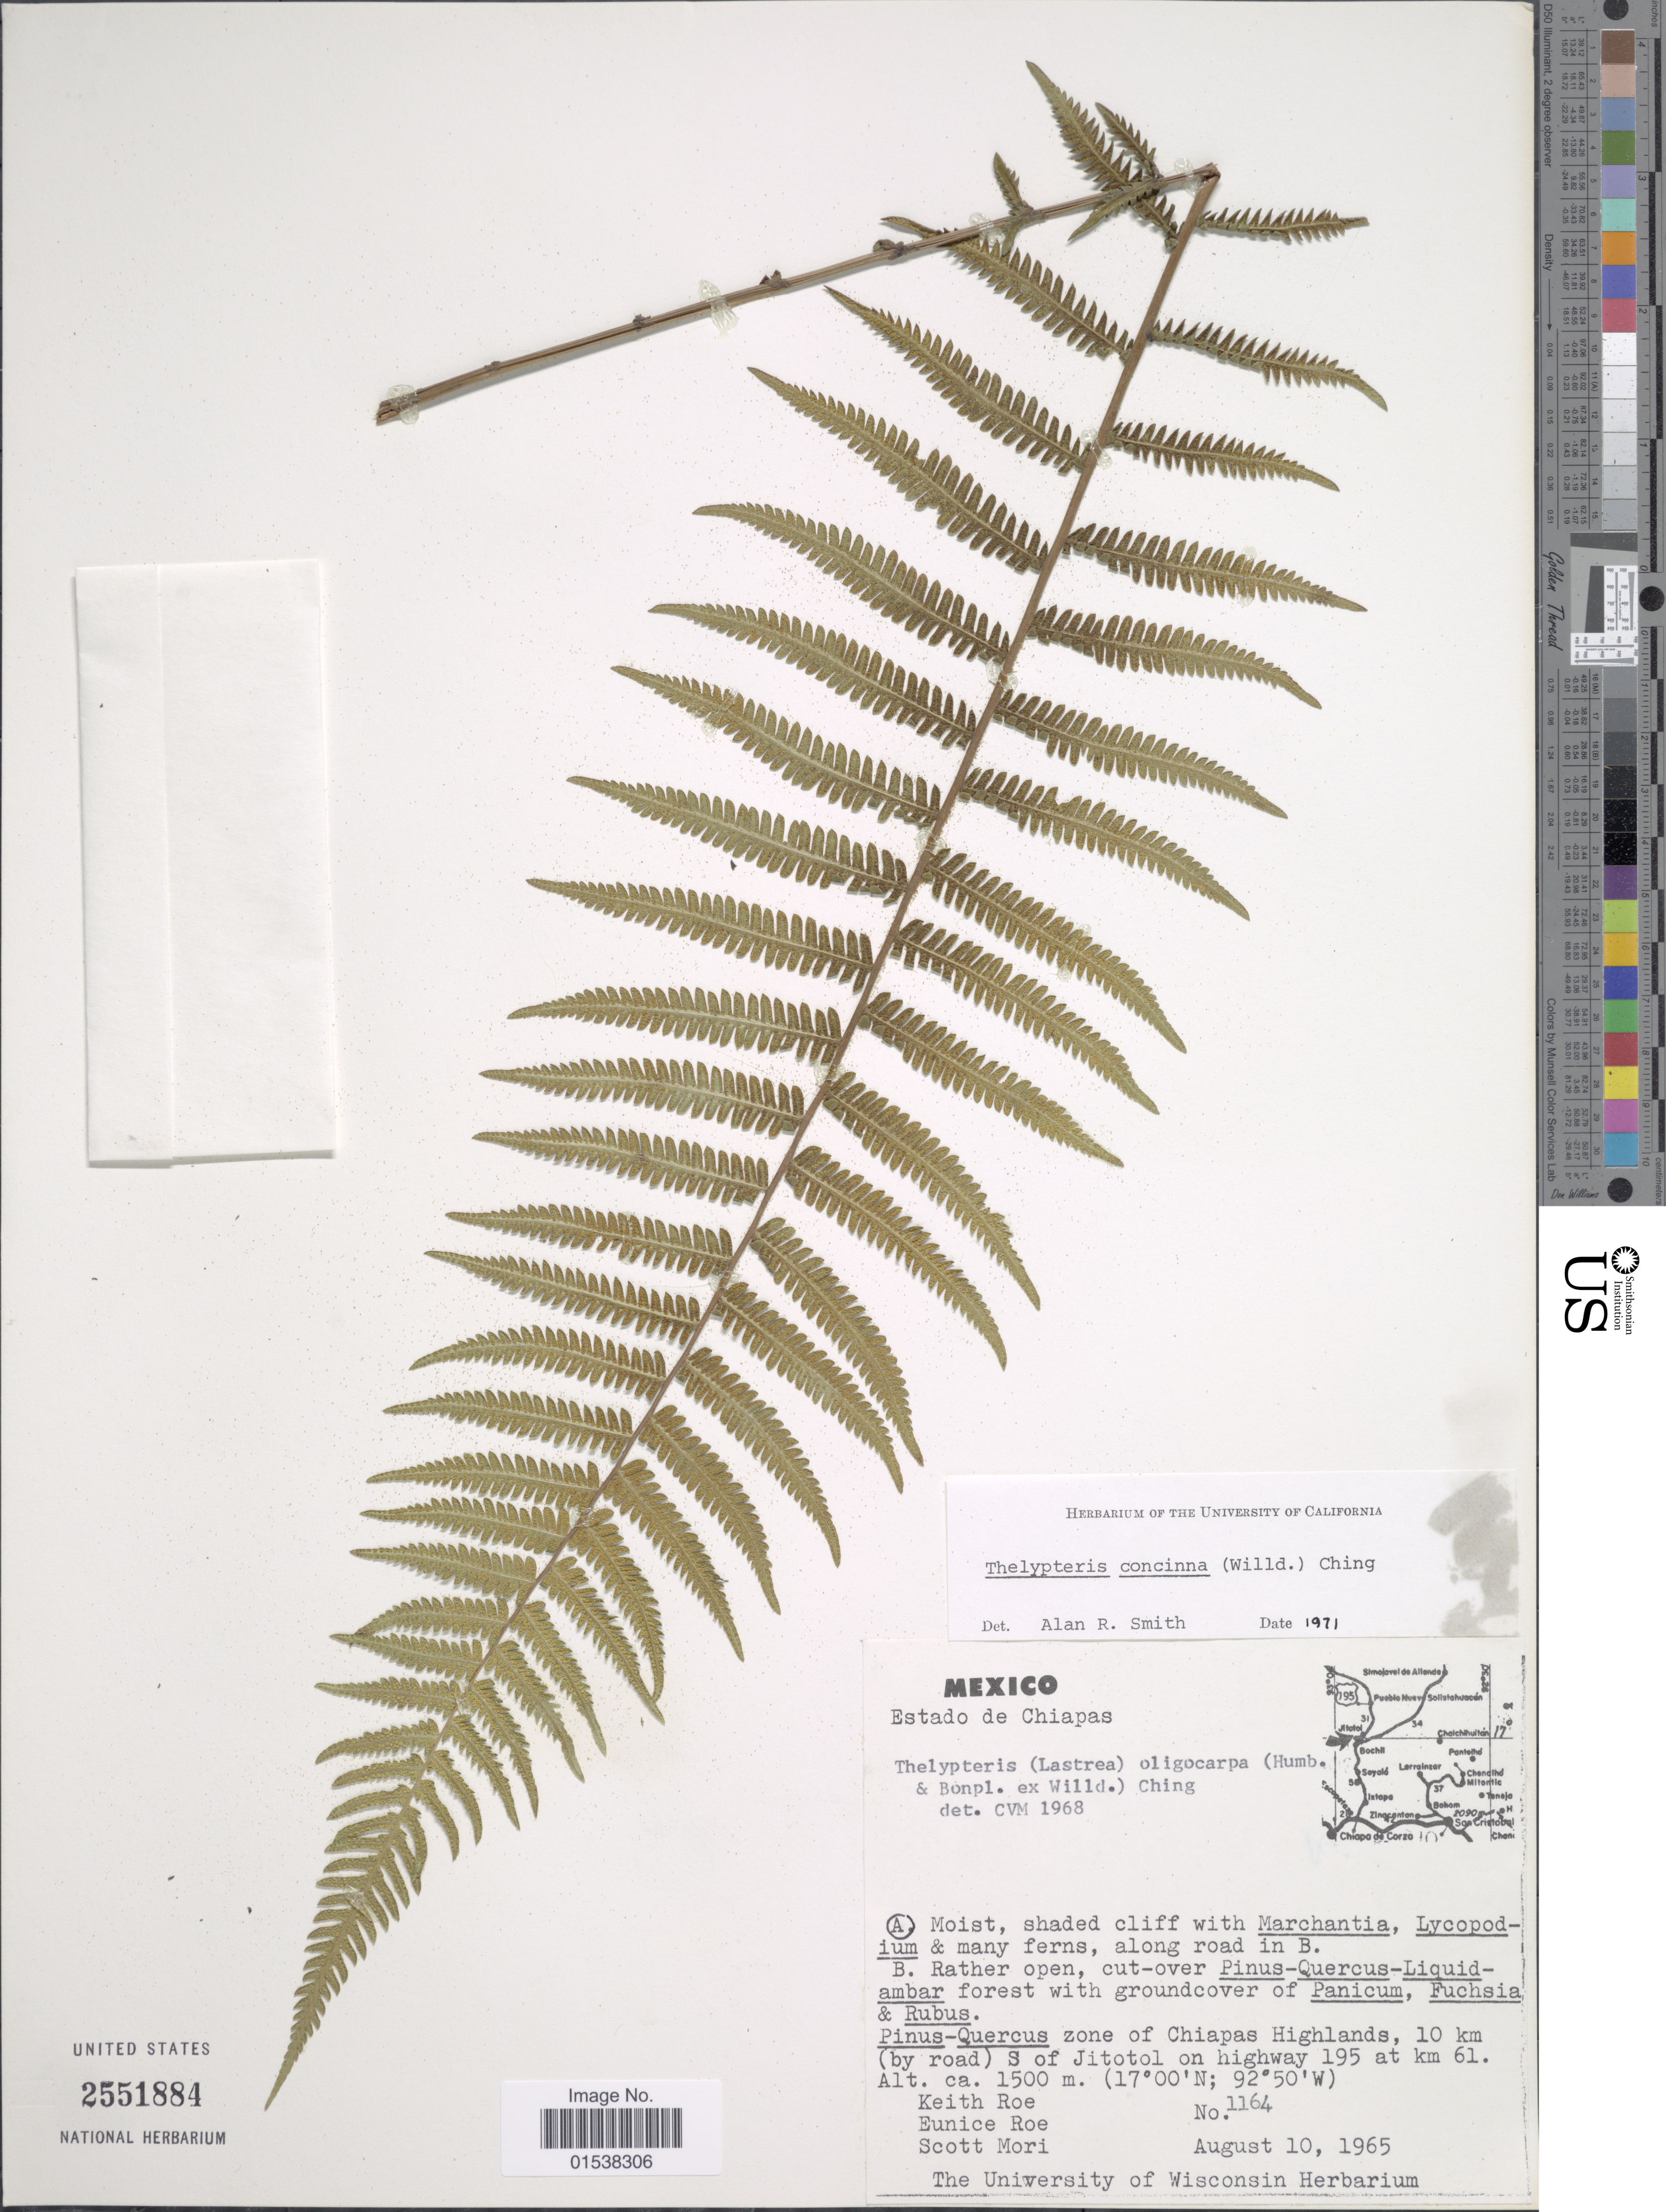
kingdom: Plantae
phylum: Tracheophyta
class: Polypodiopsida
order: Polypodiales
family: Thelypteridaceae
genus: Amauropelta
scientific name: Amauropelta concinna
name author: (Willd.) Pic. Serm.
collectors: K. E. Roe, E. Roe & S. Mori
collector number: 1164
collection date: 1965-08-10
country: Mexico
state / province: Chiapas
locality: Estado de Chiapas, Pinus-Quercus zone of Chiapas Highlands, 10 km (by road) S of Jitotol on highway 195 at km 61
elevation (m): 1500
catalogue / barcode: US 2551884